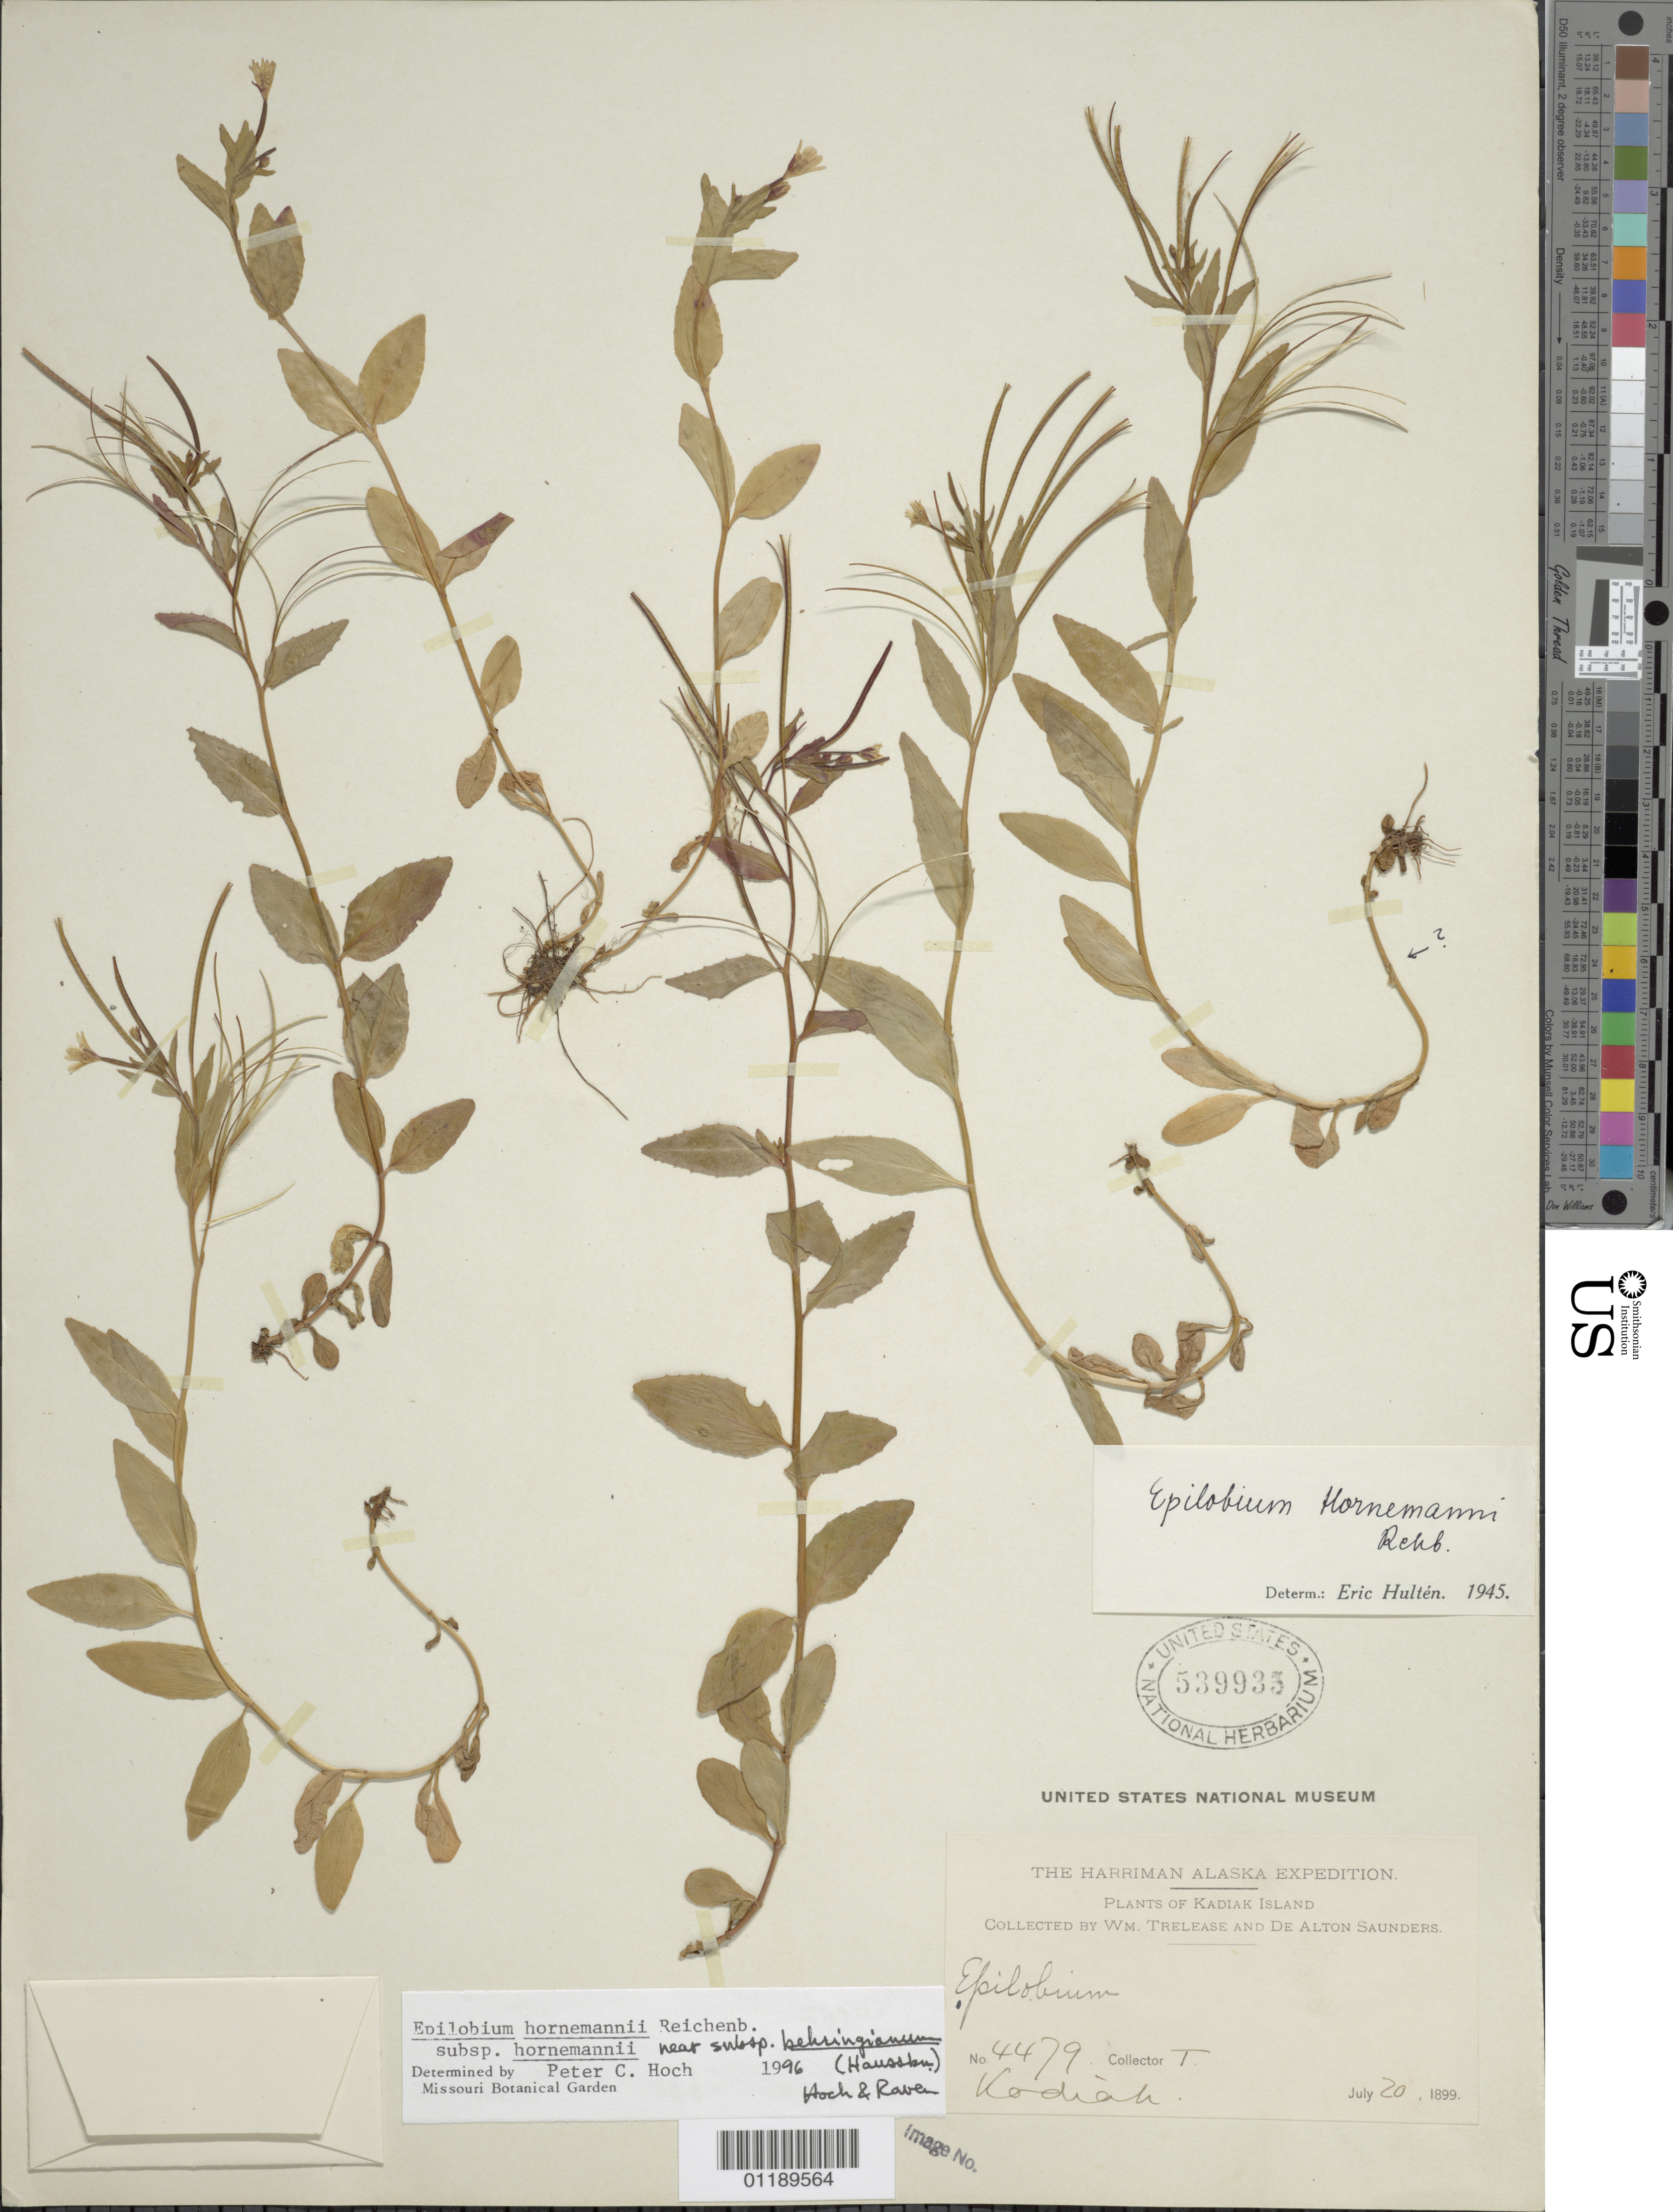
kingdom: Plantae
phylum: Tracheophyta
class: Magnoliopsida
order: Myrtales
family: Onagraceae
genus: Epilobium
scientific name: Epilobium hornemannii subsp. hornemannii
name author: Rchb.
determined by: Hoch, P. C.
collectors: W. Trelease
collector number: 4479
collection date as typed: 20 Jul 1899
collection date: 1899-07-20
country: United States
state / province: Alaska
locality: Kodiak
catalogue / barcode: US 539935